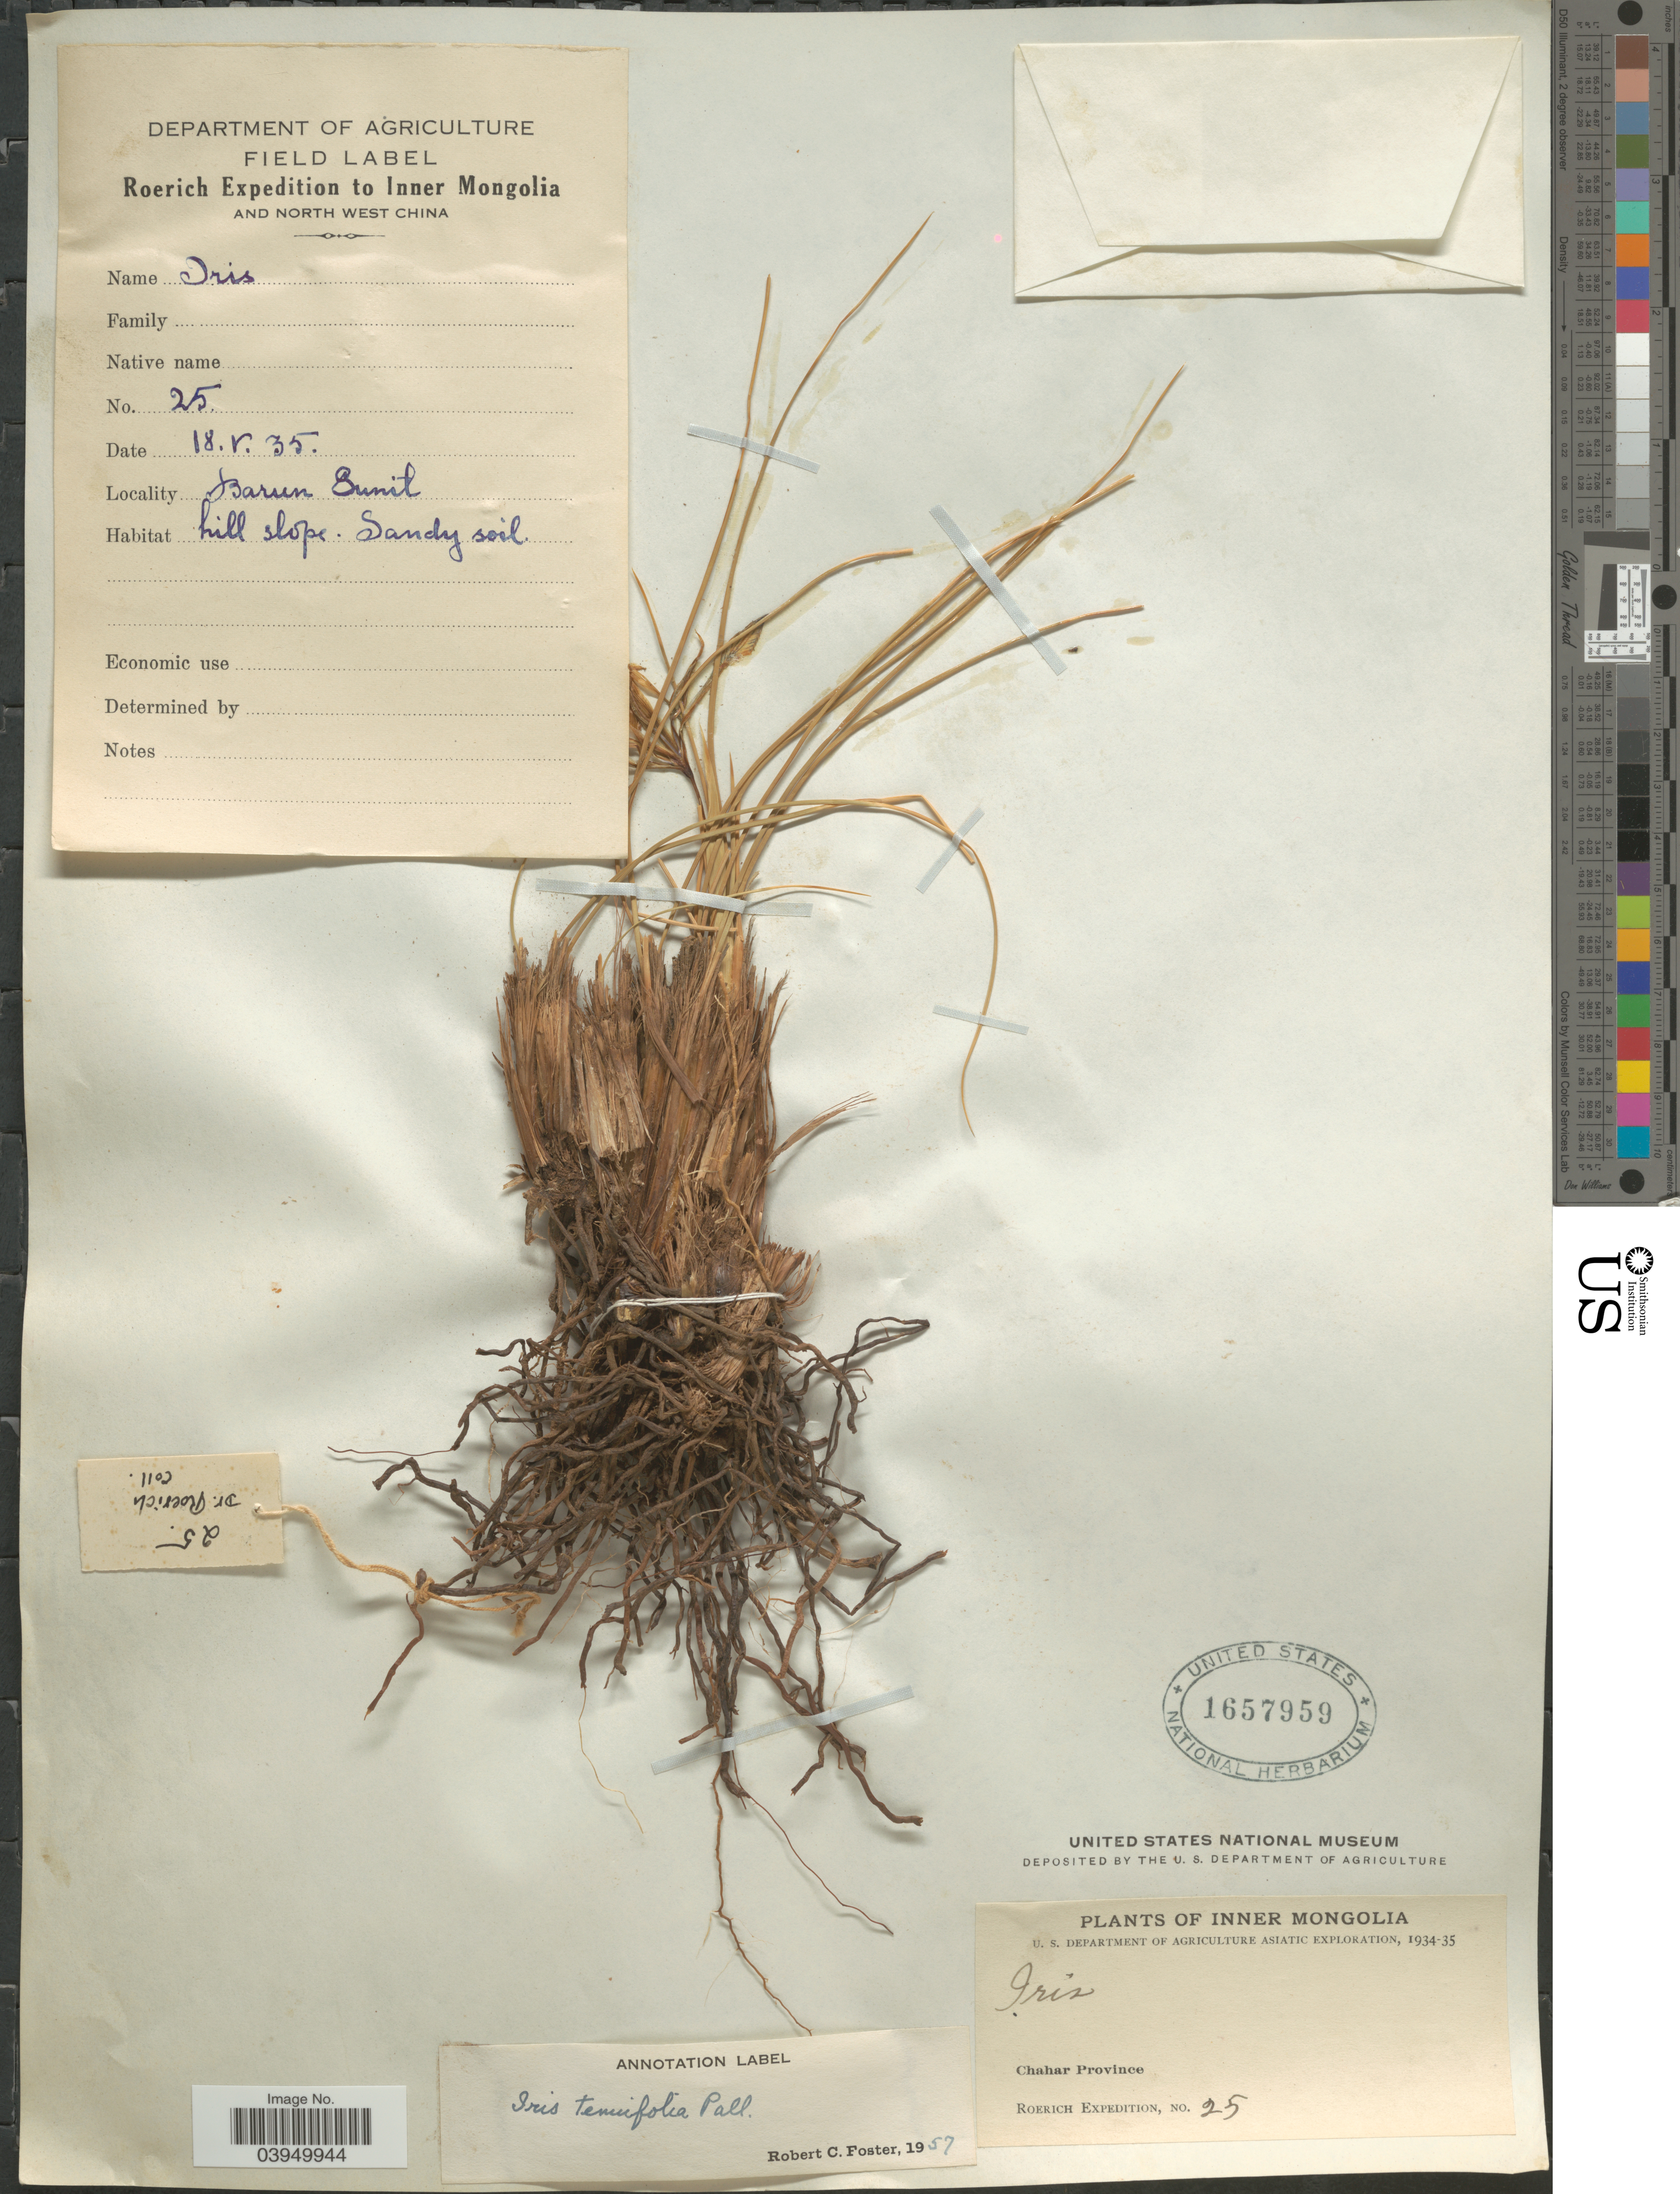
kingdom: Plantae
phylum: Tracheophyta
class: Liliopsida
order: Asparagales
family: Iridaceae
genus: Iris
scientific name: Iris tenuifolia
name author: Pall.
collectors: Roerich Expedition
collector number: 25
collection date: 1935-05-18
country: China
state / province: Nei Monggol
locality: Inner Mongolia and North West China. Barun Sunit. Chahar Province.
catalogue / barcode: US 1657959